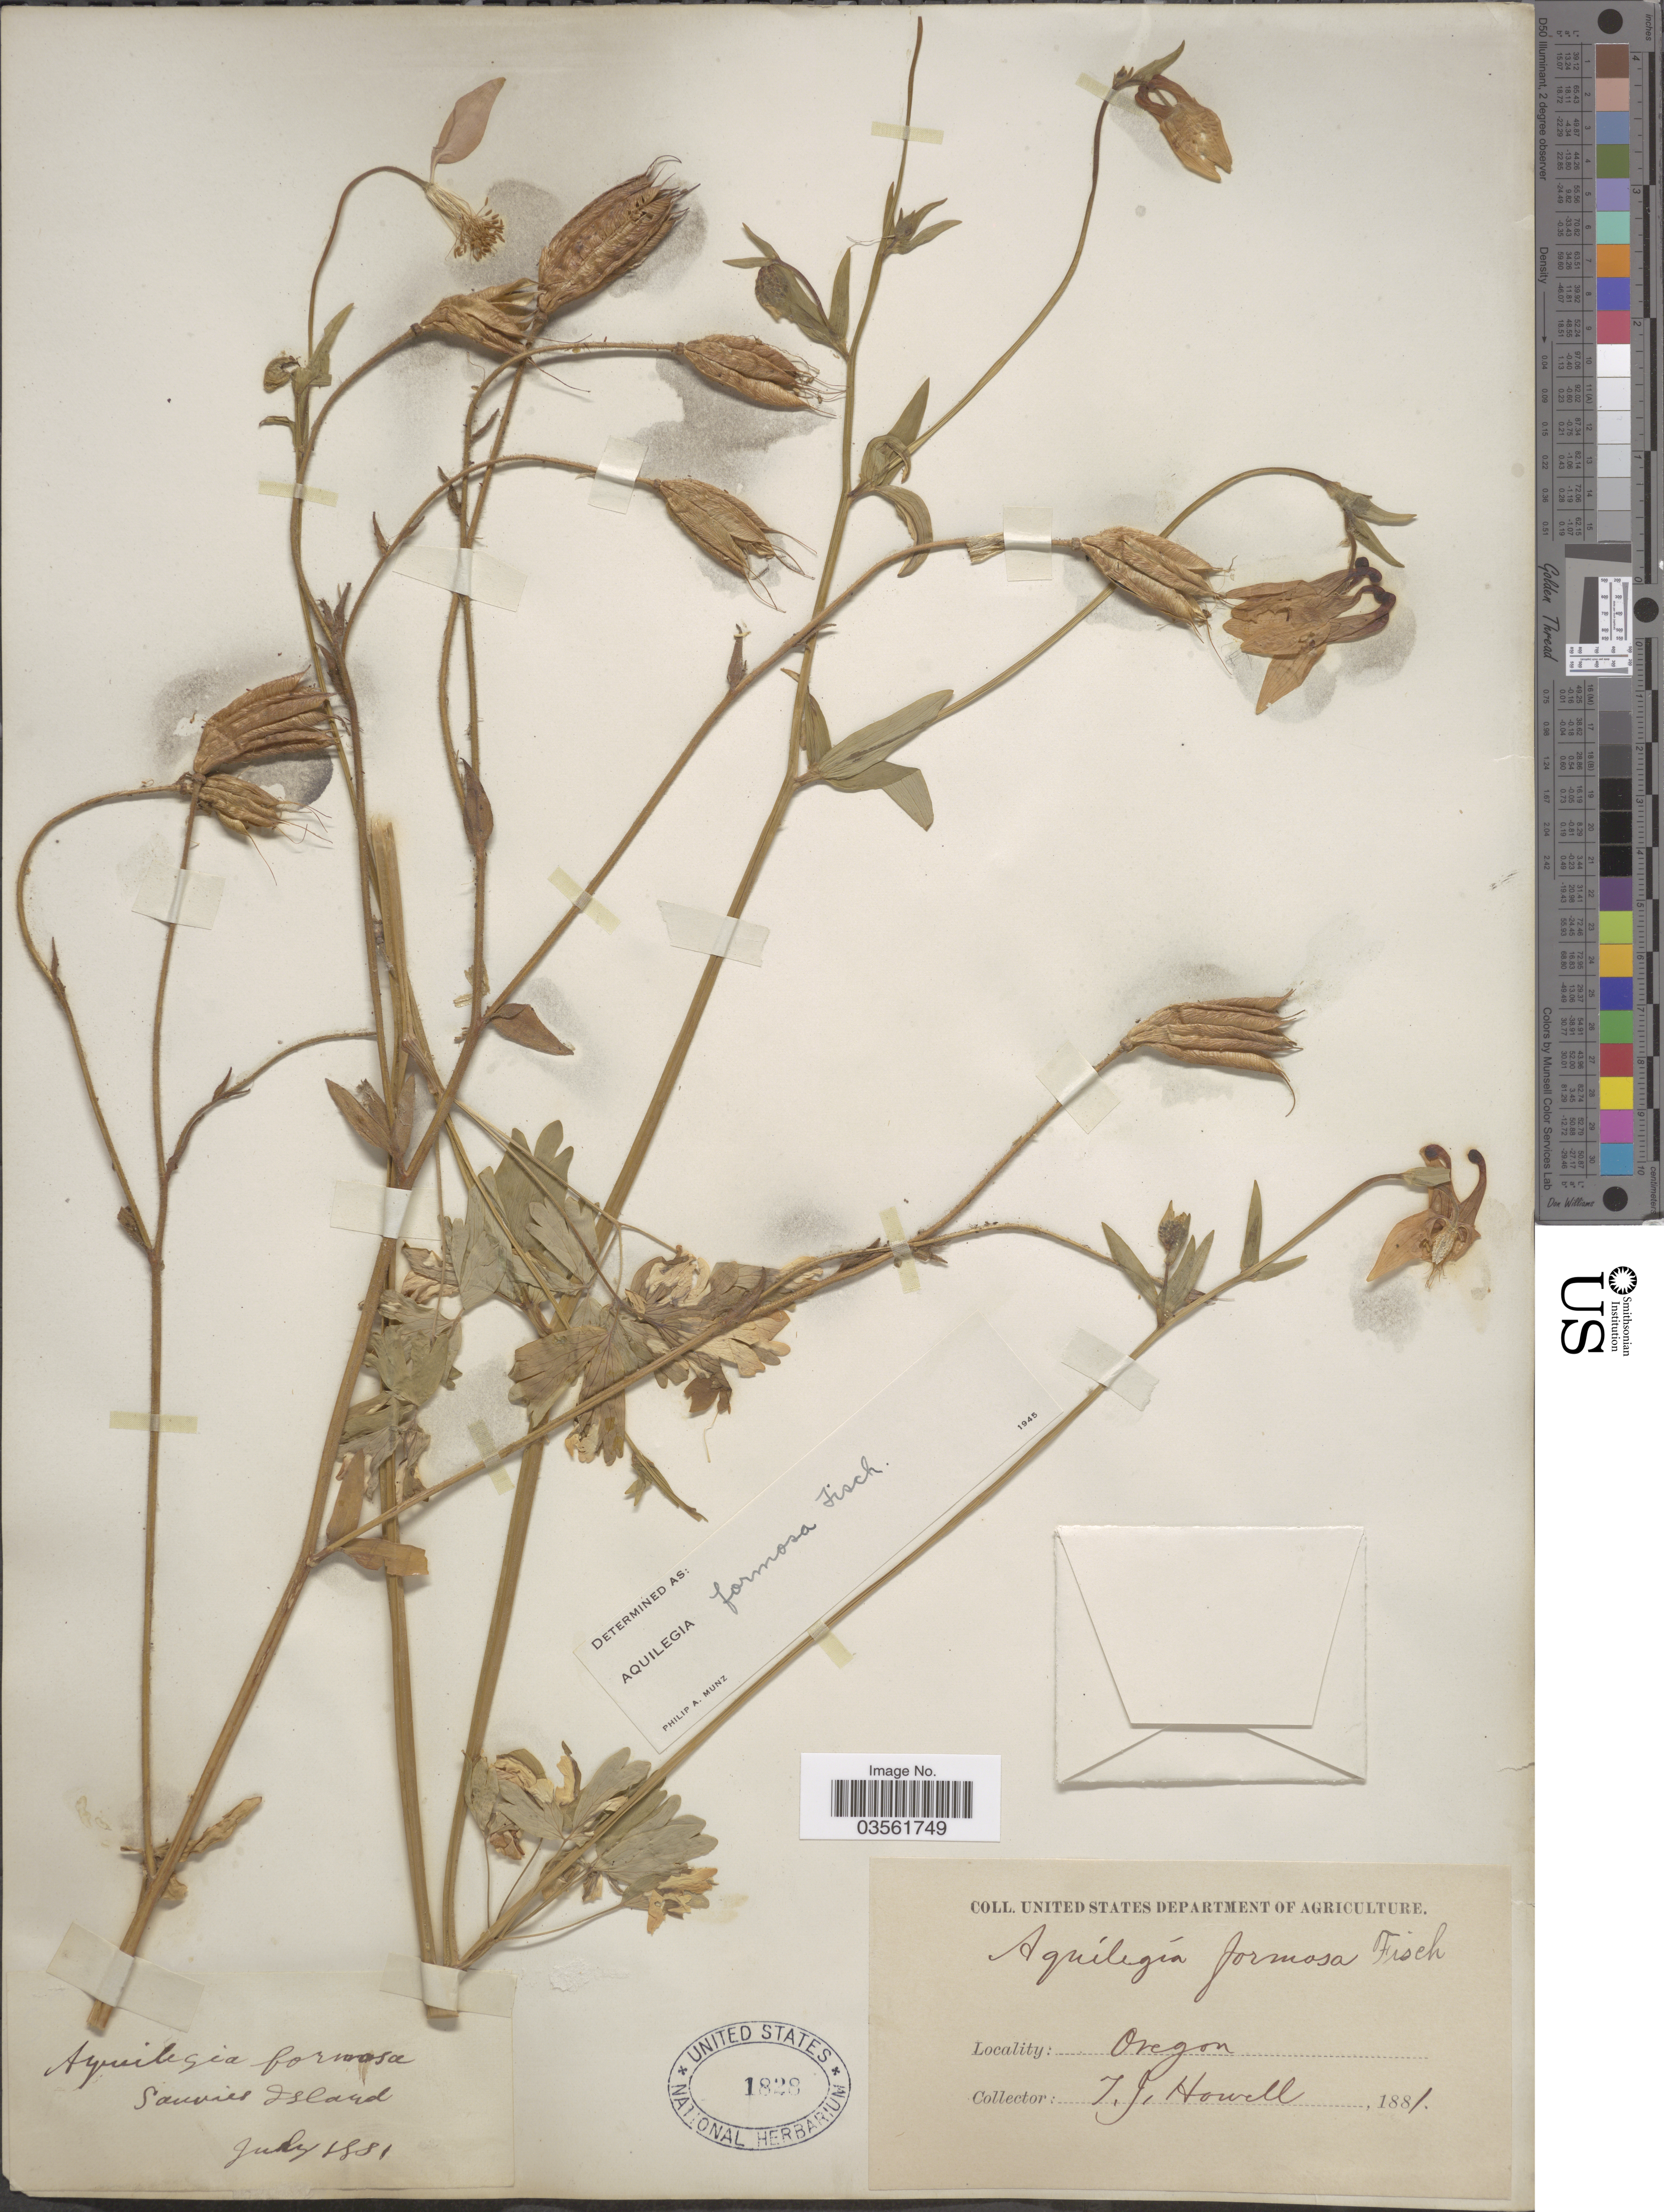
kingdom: Plantae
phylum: Tracheophyta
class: Magnoliopsida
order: Ranunculales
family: Ranunculaceae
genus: Aquilegia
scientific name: Aquilegia formosa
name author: Fisch. ex DC.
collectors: T. J. Howell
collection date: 1881-07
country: United States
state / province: Oregon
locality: Sauvies Island.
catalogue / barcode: US 1828